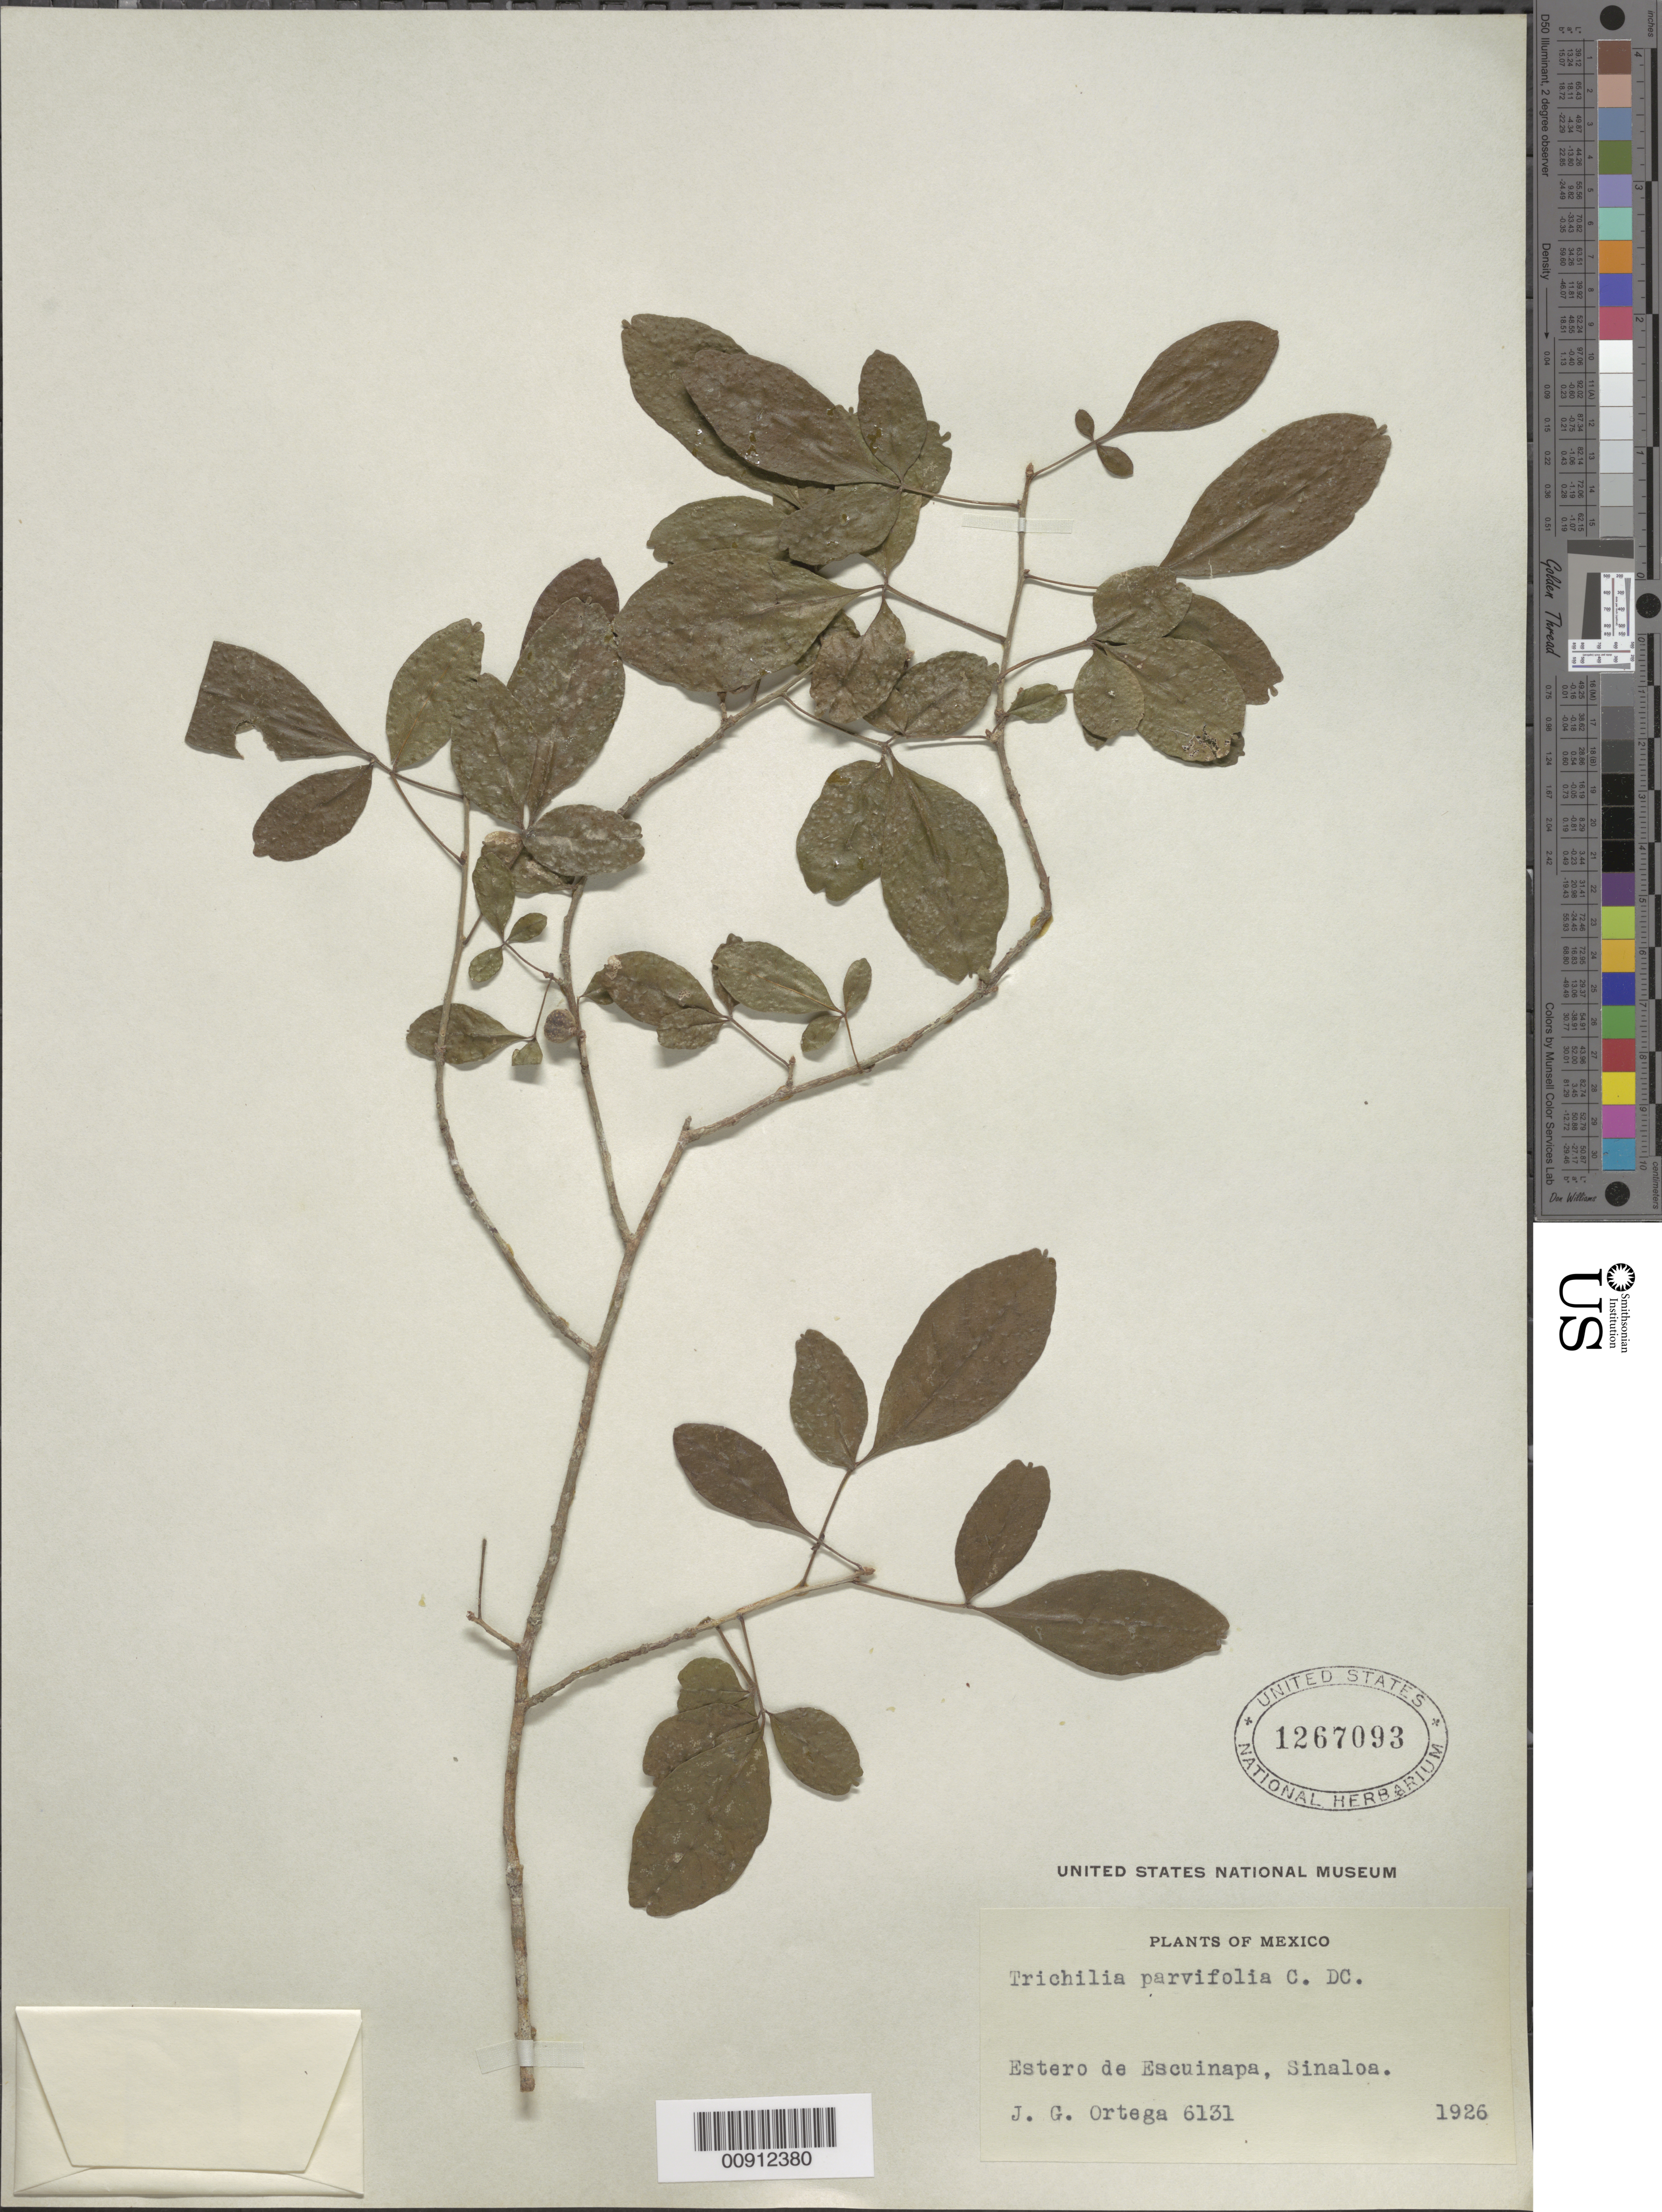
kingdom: Plantae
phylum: Tracheophyta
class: Magnoliopsida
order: Sapindales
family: Meliaceae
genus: Trichilia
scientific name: Trichilia parvifolia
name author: C. DC.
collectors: J. Ortega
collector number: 6131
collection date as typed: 1926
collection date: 1926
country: Mexico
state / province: Sinaloa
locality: Estero de Escuinapa, Sinaloa.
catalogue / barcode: US 1267093